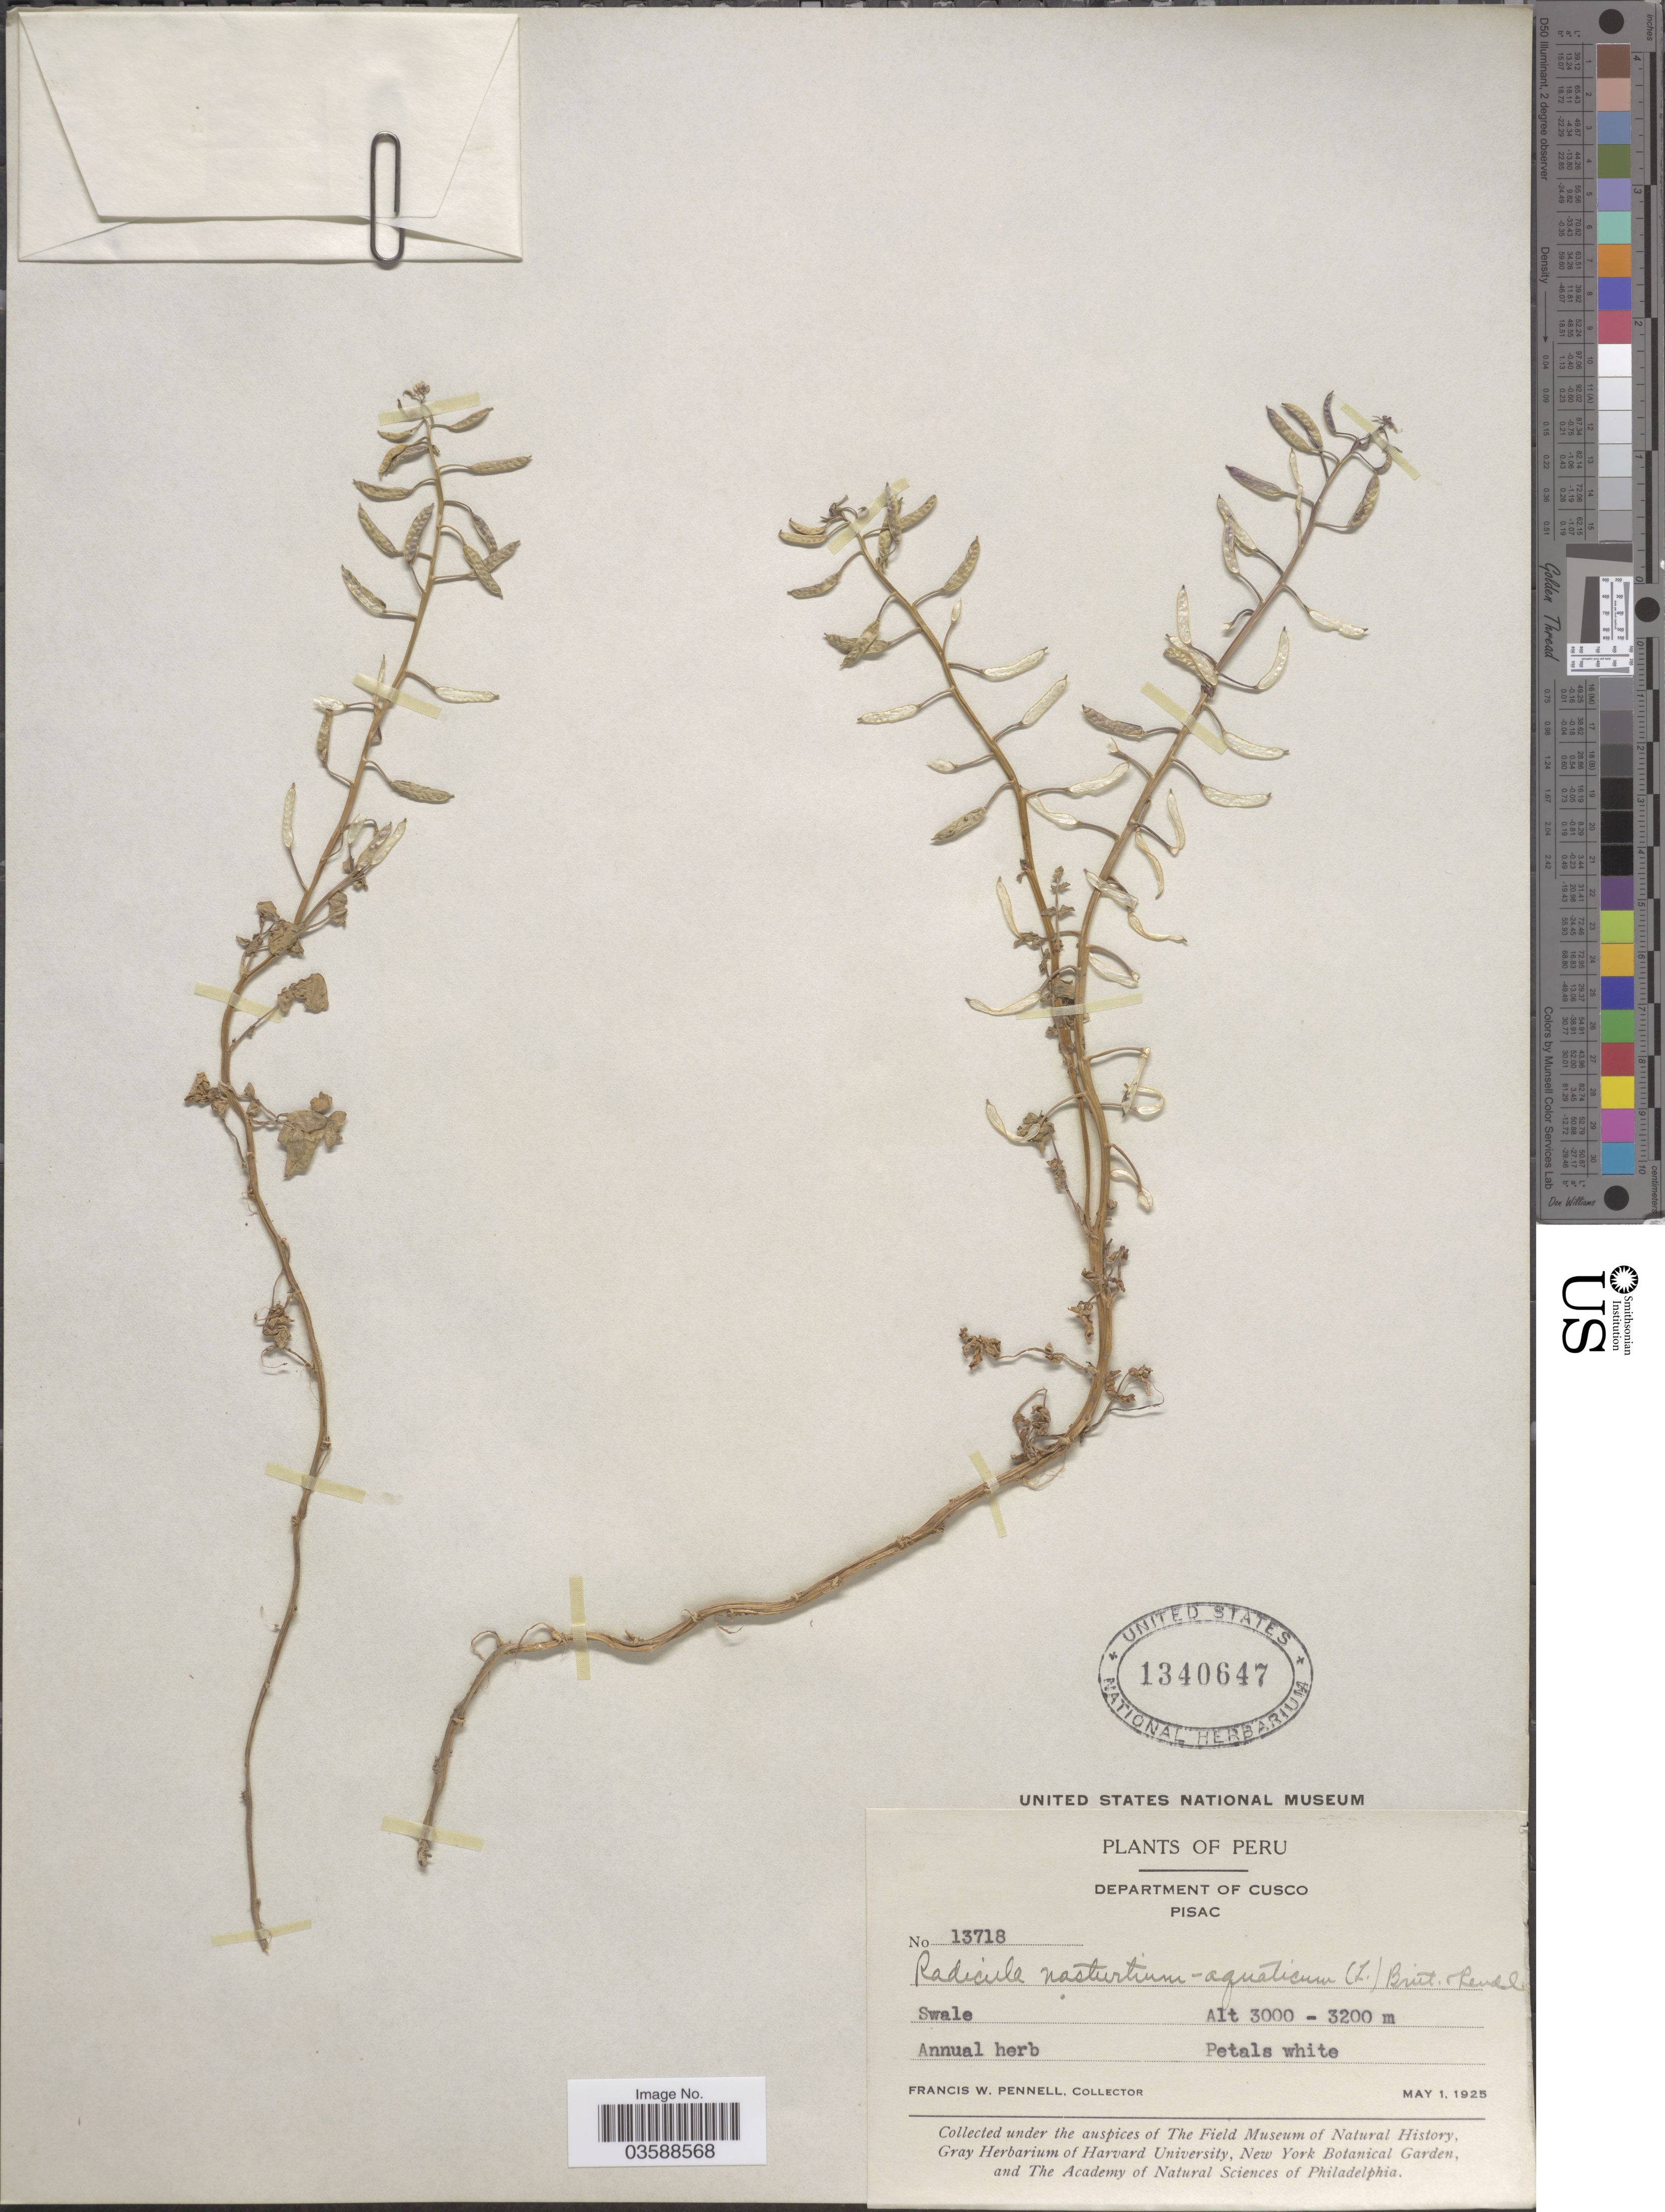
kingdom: Plantae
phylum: Tracheophyta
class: Magnoliopsida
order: Brassicales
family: Brassicaceae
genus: Nasturtium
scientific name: Nasturtium officinale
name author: R. Br.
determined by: Strong, M. T., (US), Smithsonian Institution - National Museum of Natural History (UNITED STATES)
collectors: F. W. Pennell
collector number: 13718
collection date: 1925-05-01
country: Peru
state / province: Cusco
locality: Department of Cusco. Pisac. Swale.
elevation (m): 3000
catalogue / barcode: US 1340647